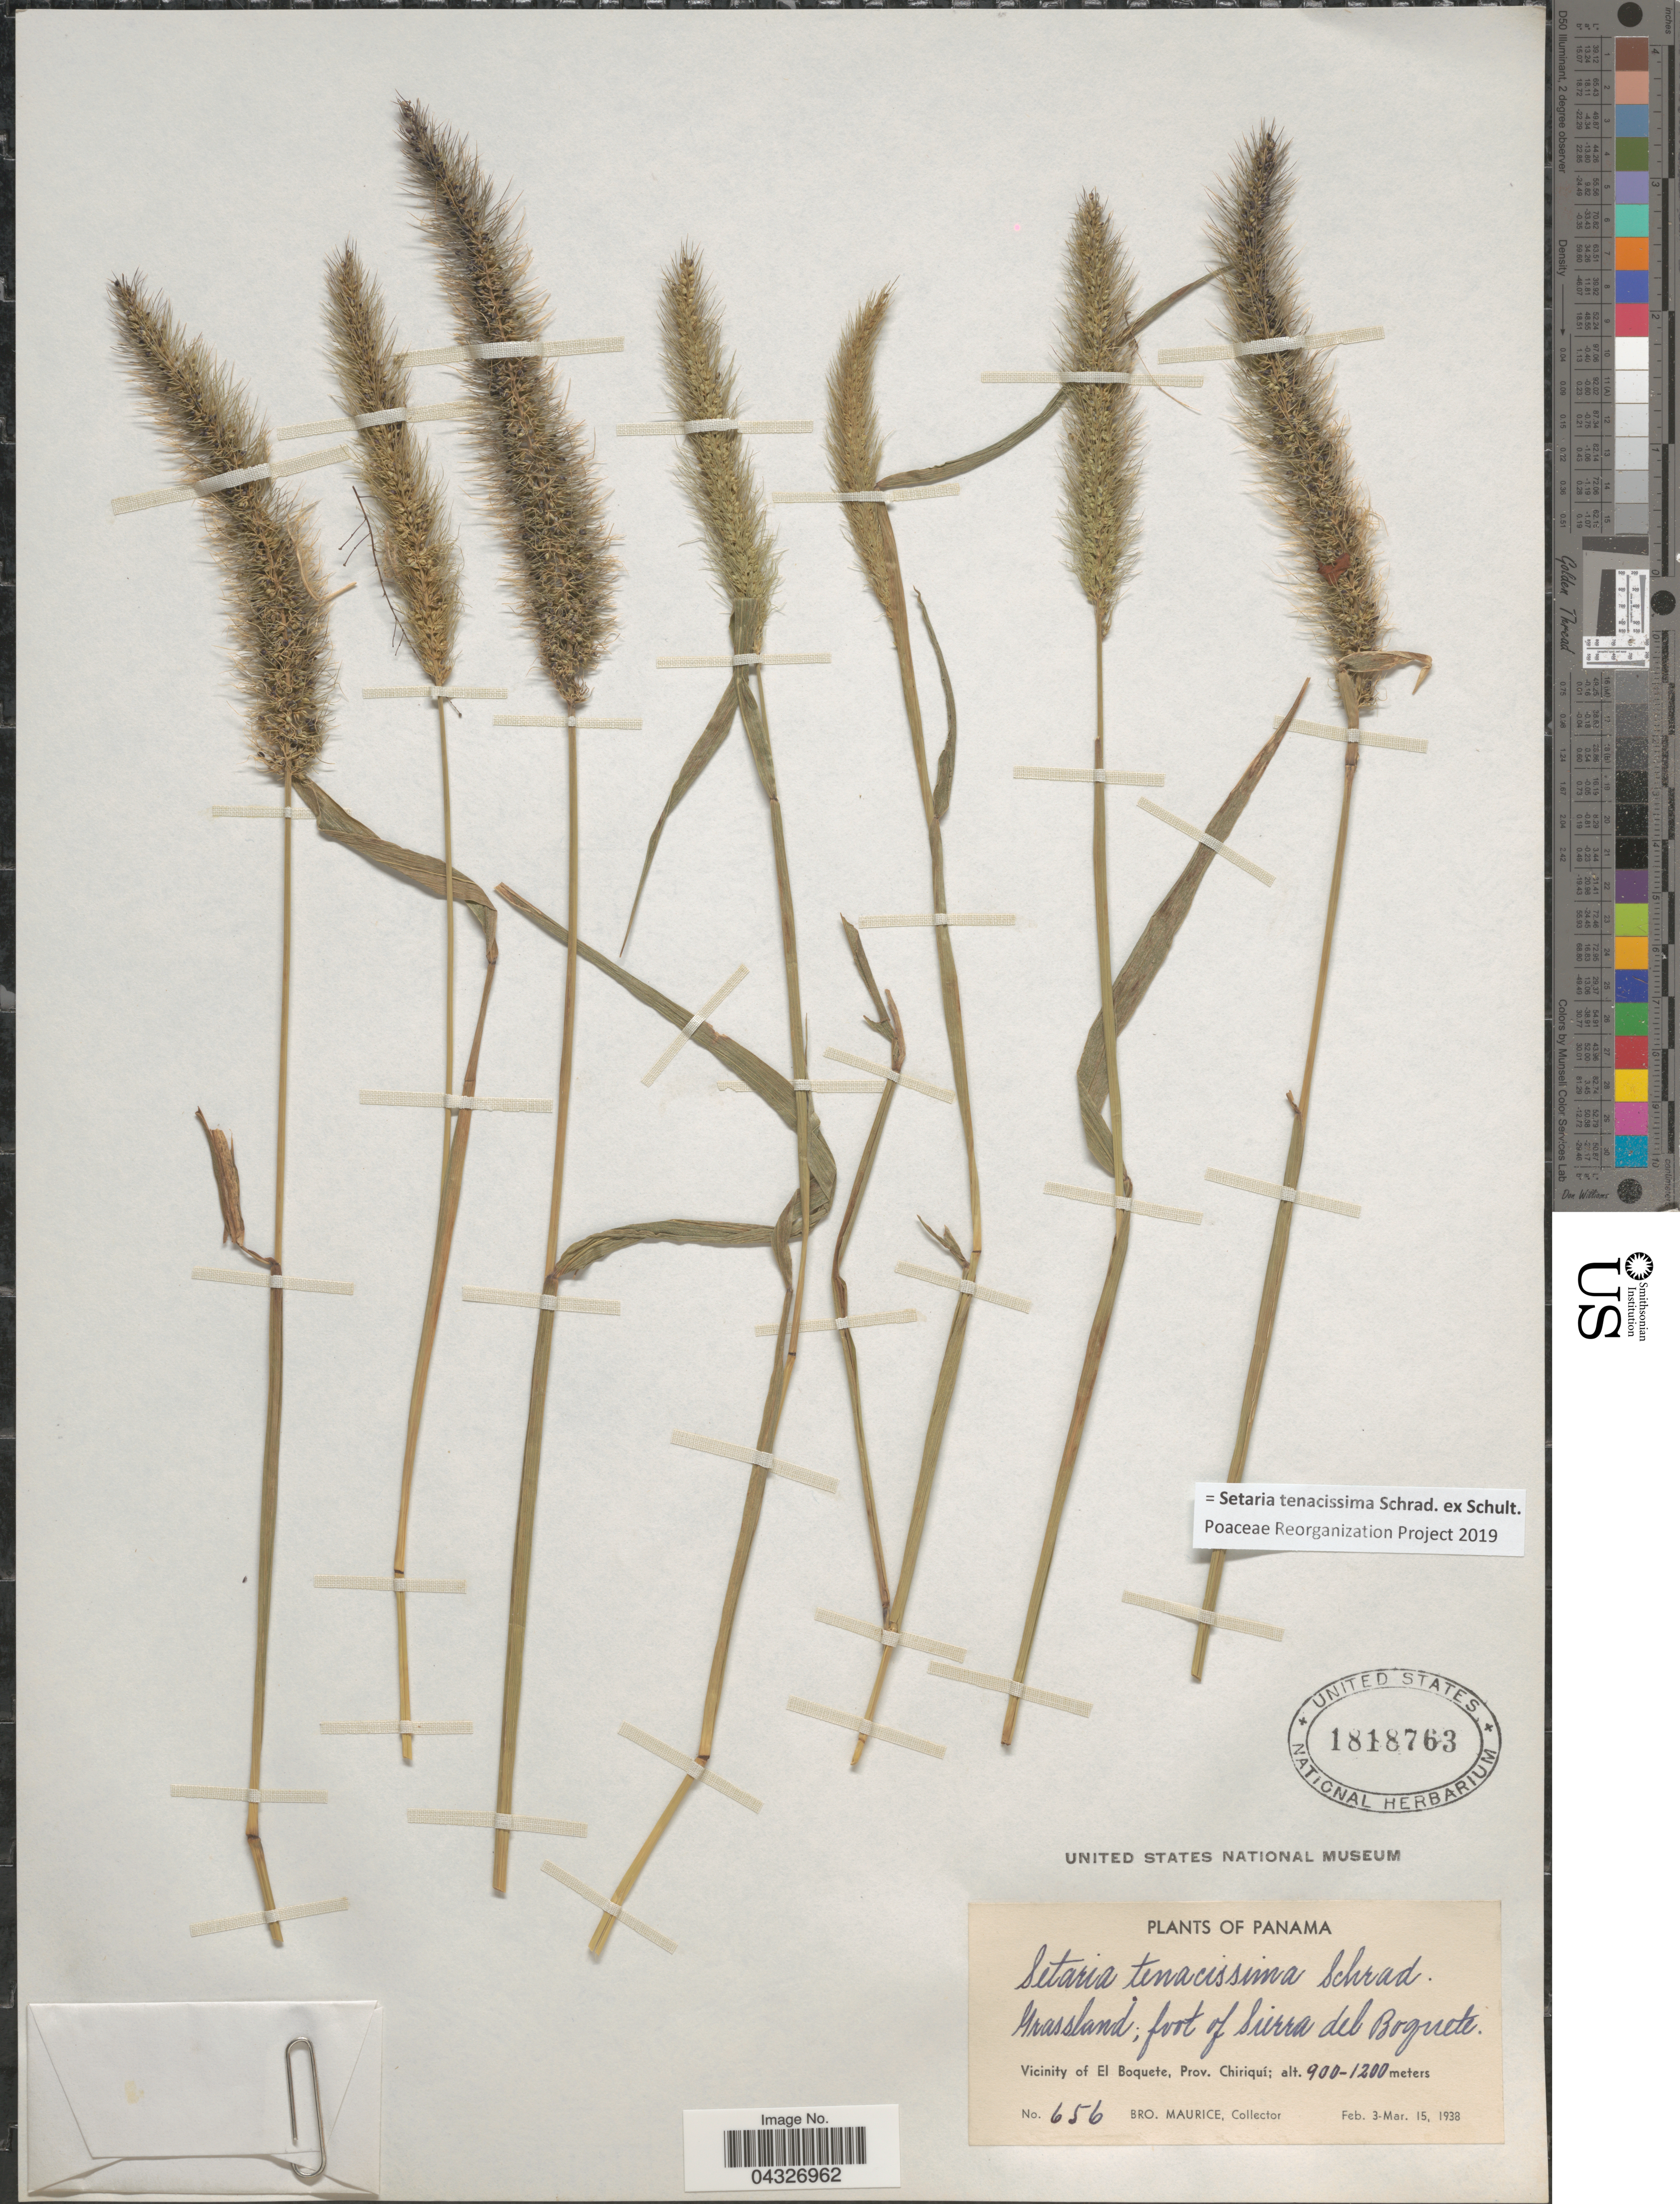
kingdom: Plantae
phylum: Tracheophyta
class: Liliopsida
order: Poales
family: Poaceae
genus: Setaria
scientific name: Setaria tenacissima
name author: Schrad. ex Schult.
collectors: B. Maurice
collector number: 656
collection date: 1938-02-03/1938-03-15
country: Panama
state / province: Chiriqui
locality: Foot of Sierra del Boquete. Vicinity of El Boquete.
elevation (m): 900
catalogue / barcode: US 1818763